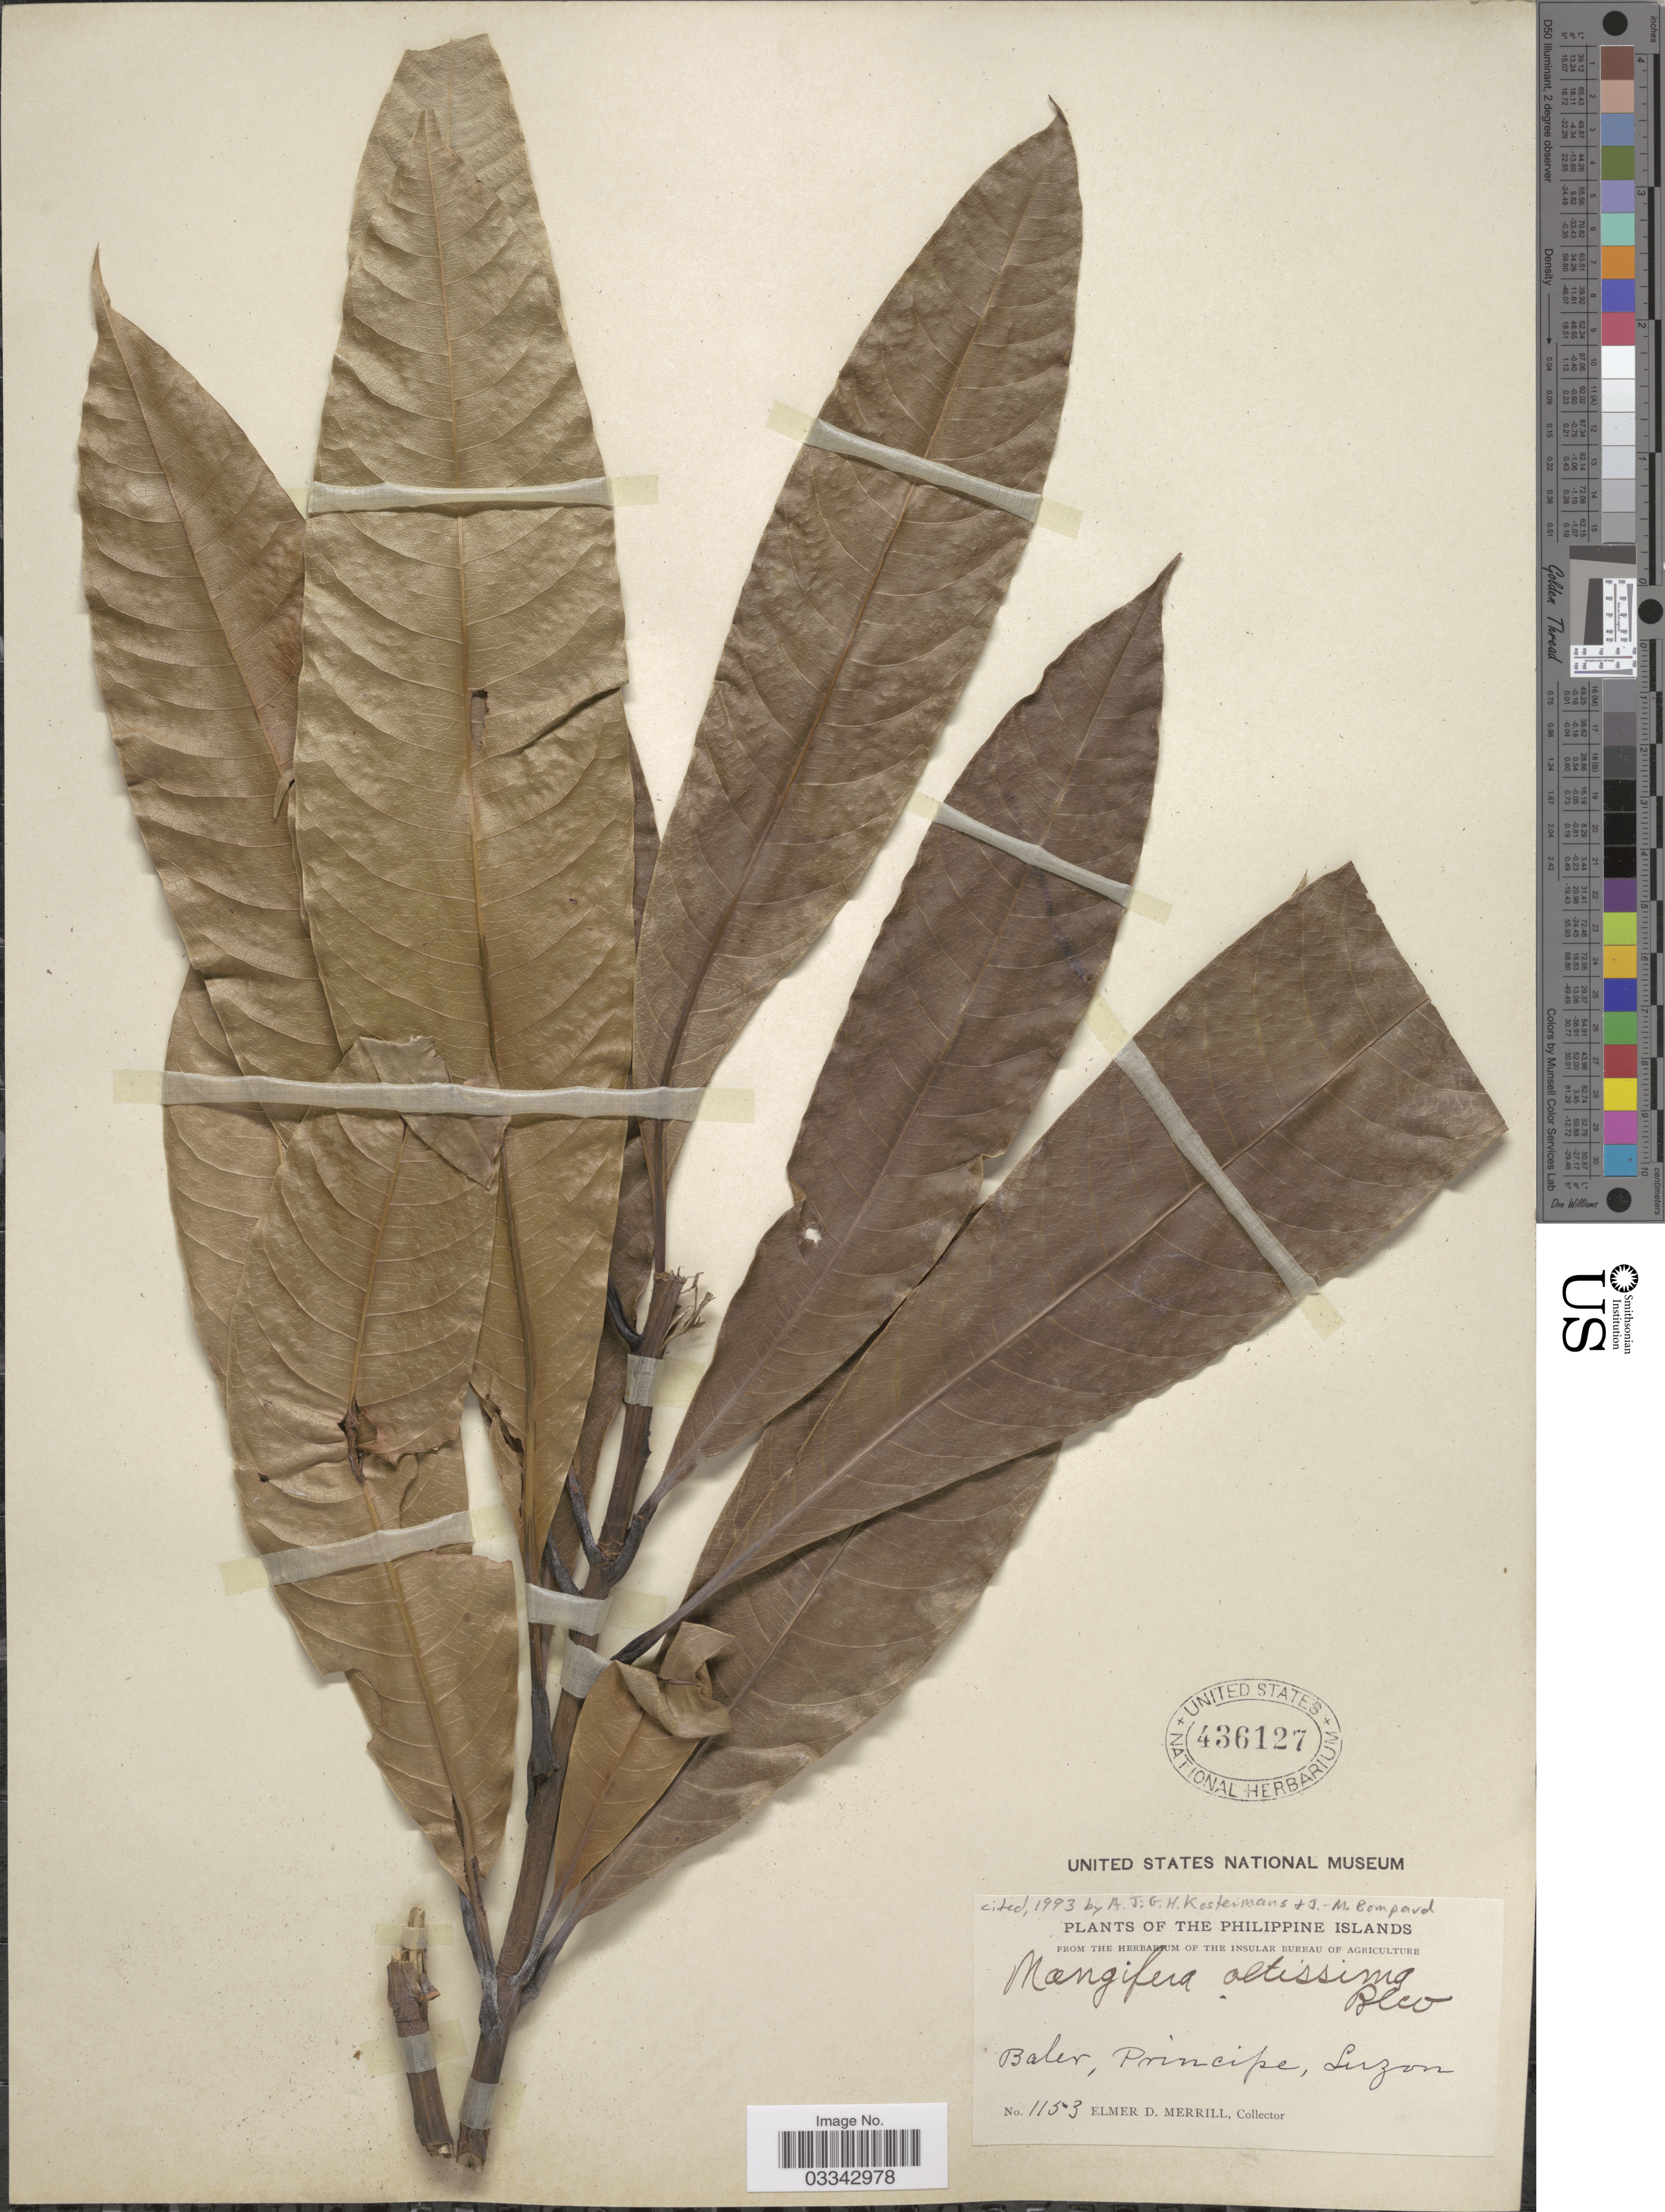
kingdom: Plantae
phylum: Tracheophyta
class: Magnoliopsida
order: Sapindales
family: Anacardiaceae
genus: Mangifera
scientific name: Mangifera altissima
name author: Blanco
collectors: E. D. Merrill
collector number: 1153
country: Philippines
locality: The Philippine Islands. Baler, Principe, Luzon.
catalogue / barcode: US 436127